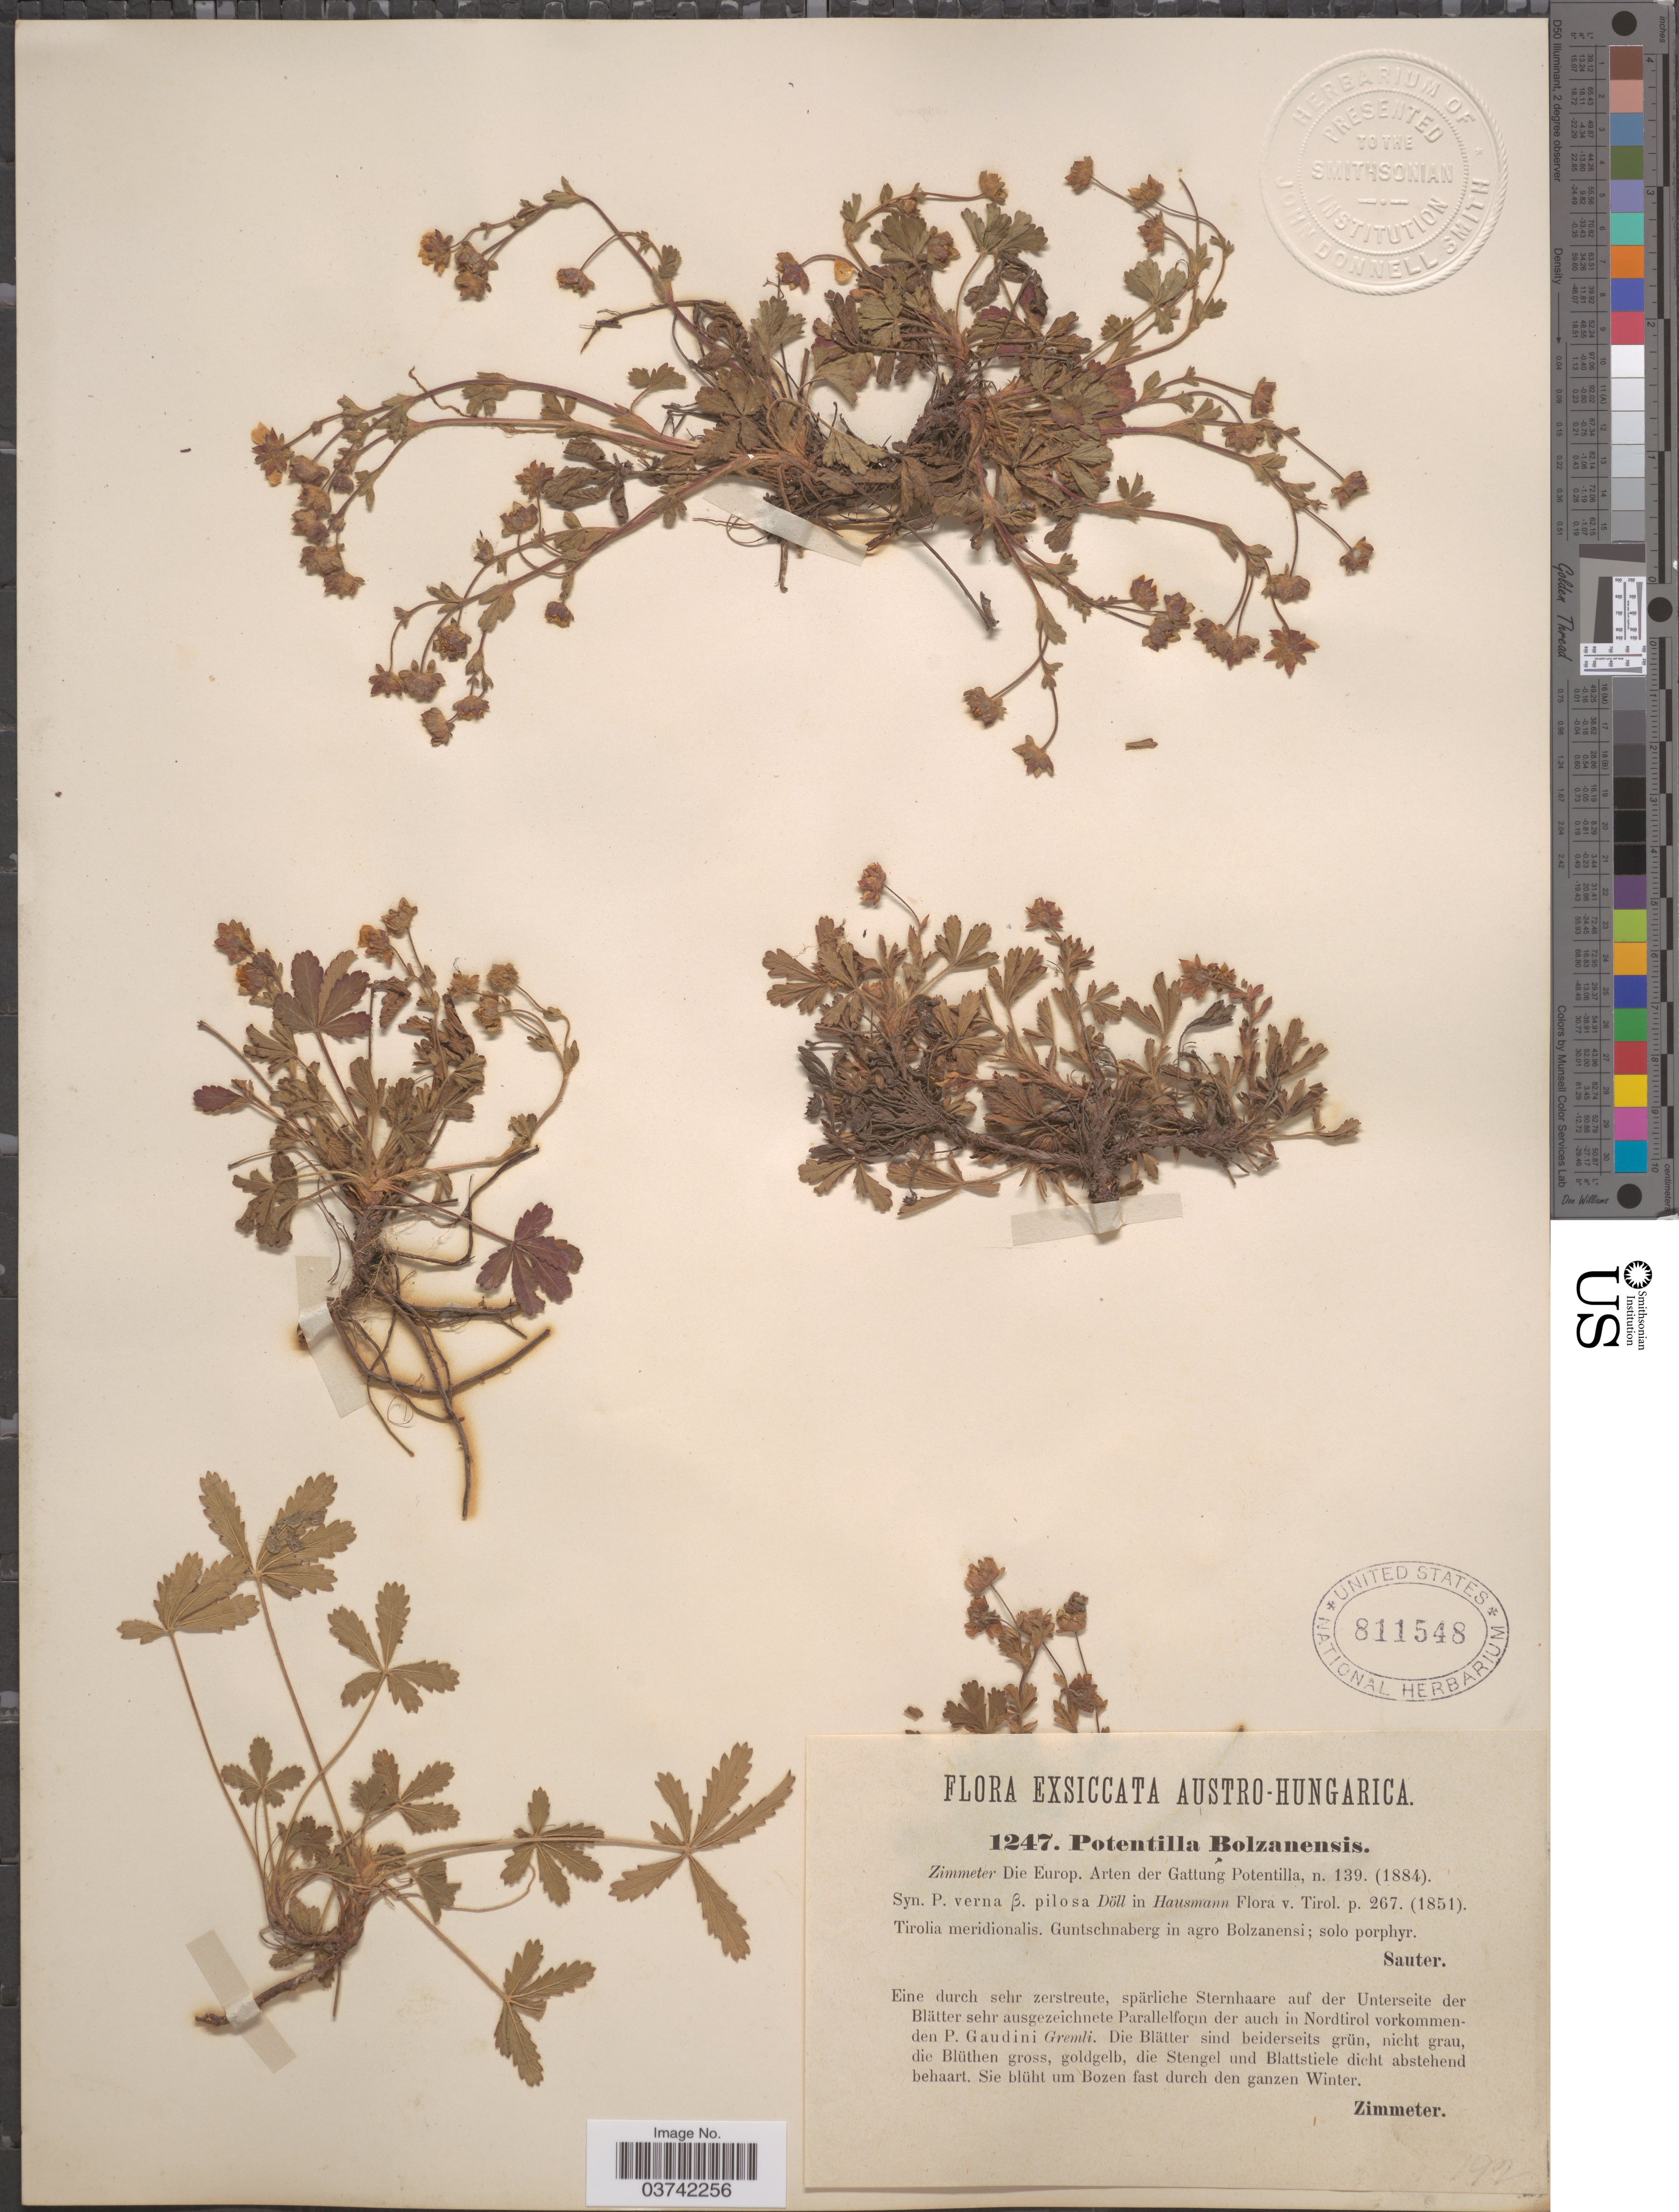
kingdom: Plantae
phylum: Tracheophyta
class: Magnoliopsida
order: Rosales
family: Rosaceae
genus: Potentilla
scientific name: Potentilla bolzanensis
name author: Zimmeter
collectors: -. Sauter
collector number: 1247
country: Italy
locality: Austro-Hungarica. Tirolia meridionalis. Guntschnaberg in agro Bolzanensi.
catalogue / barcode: US 811548